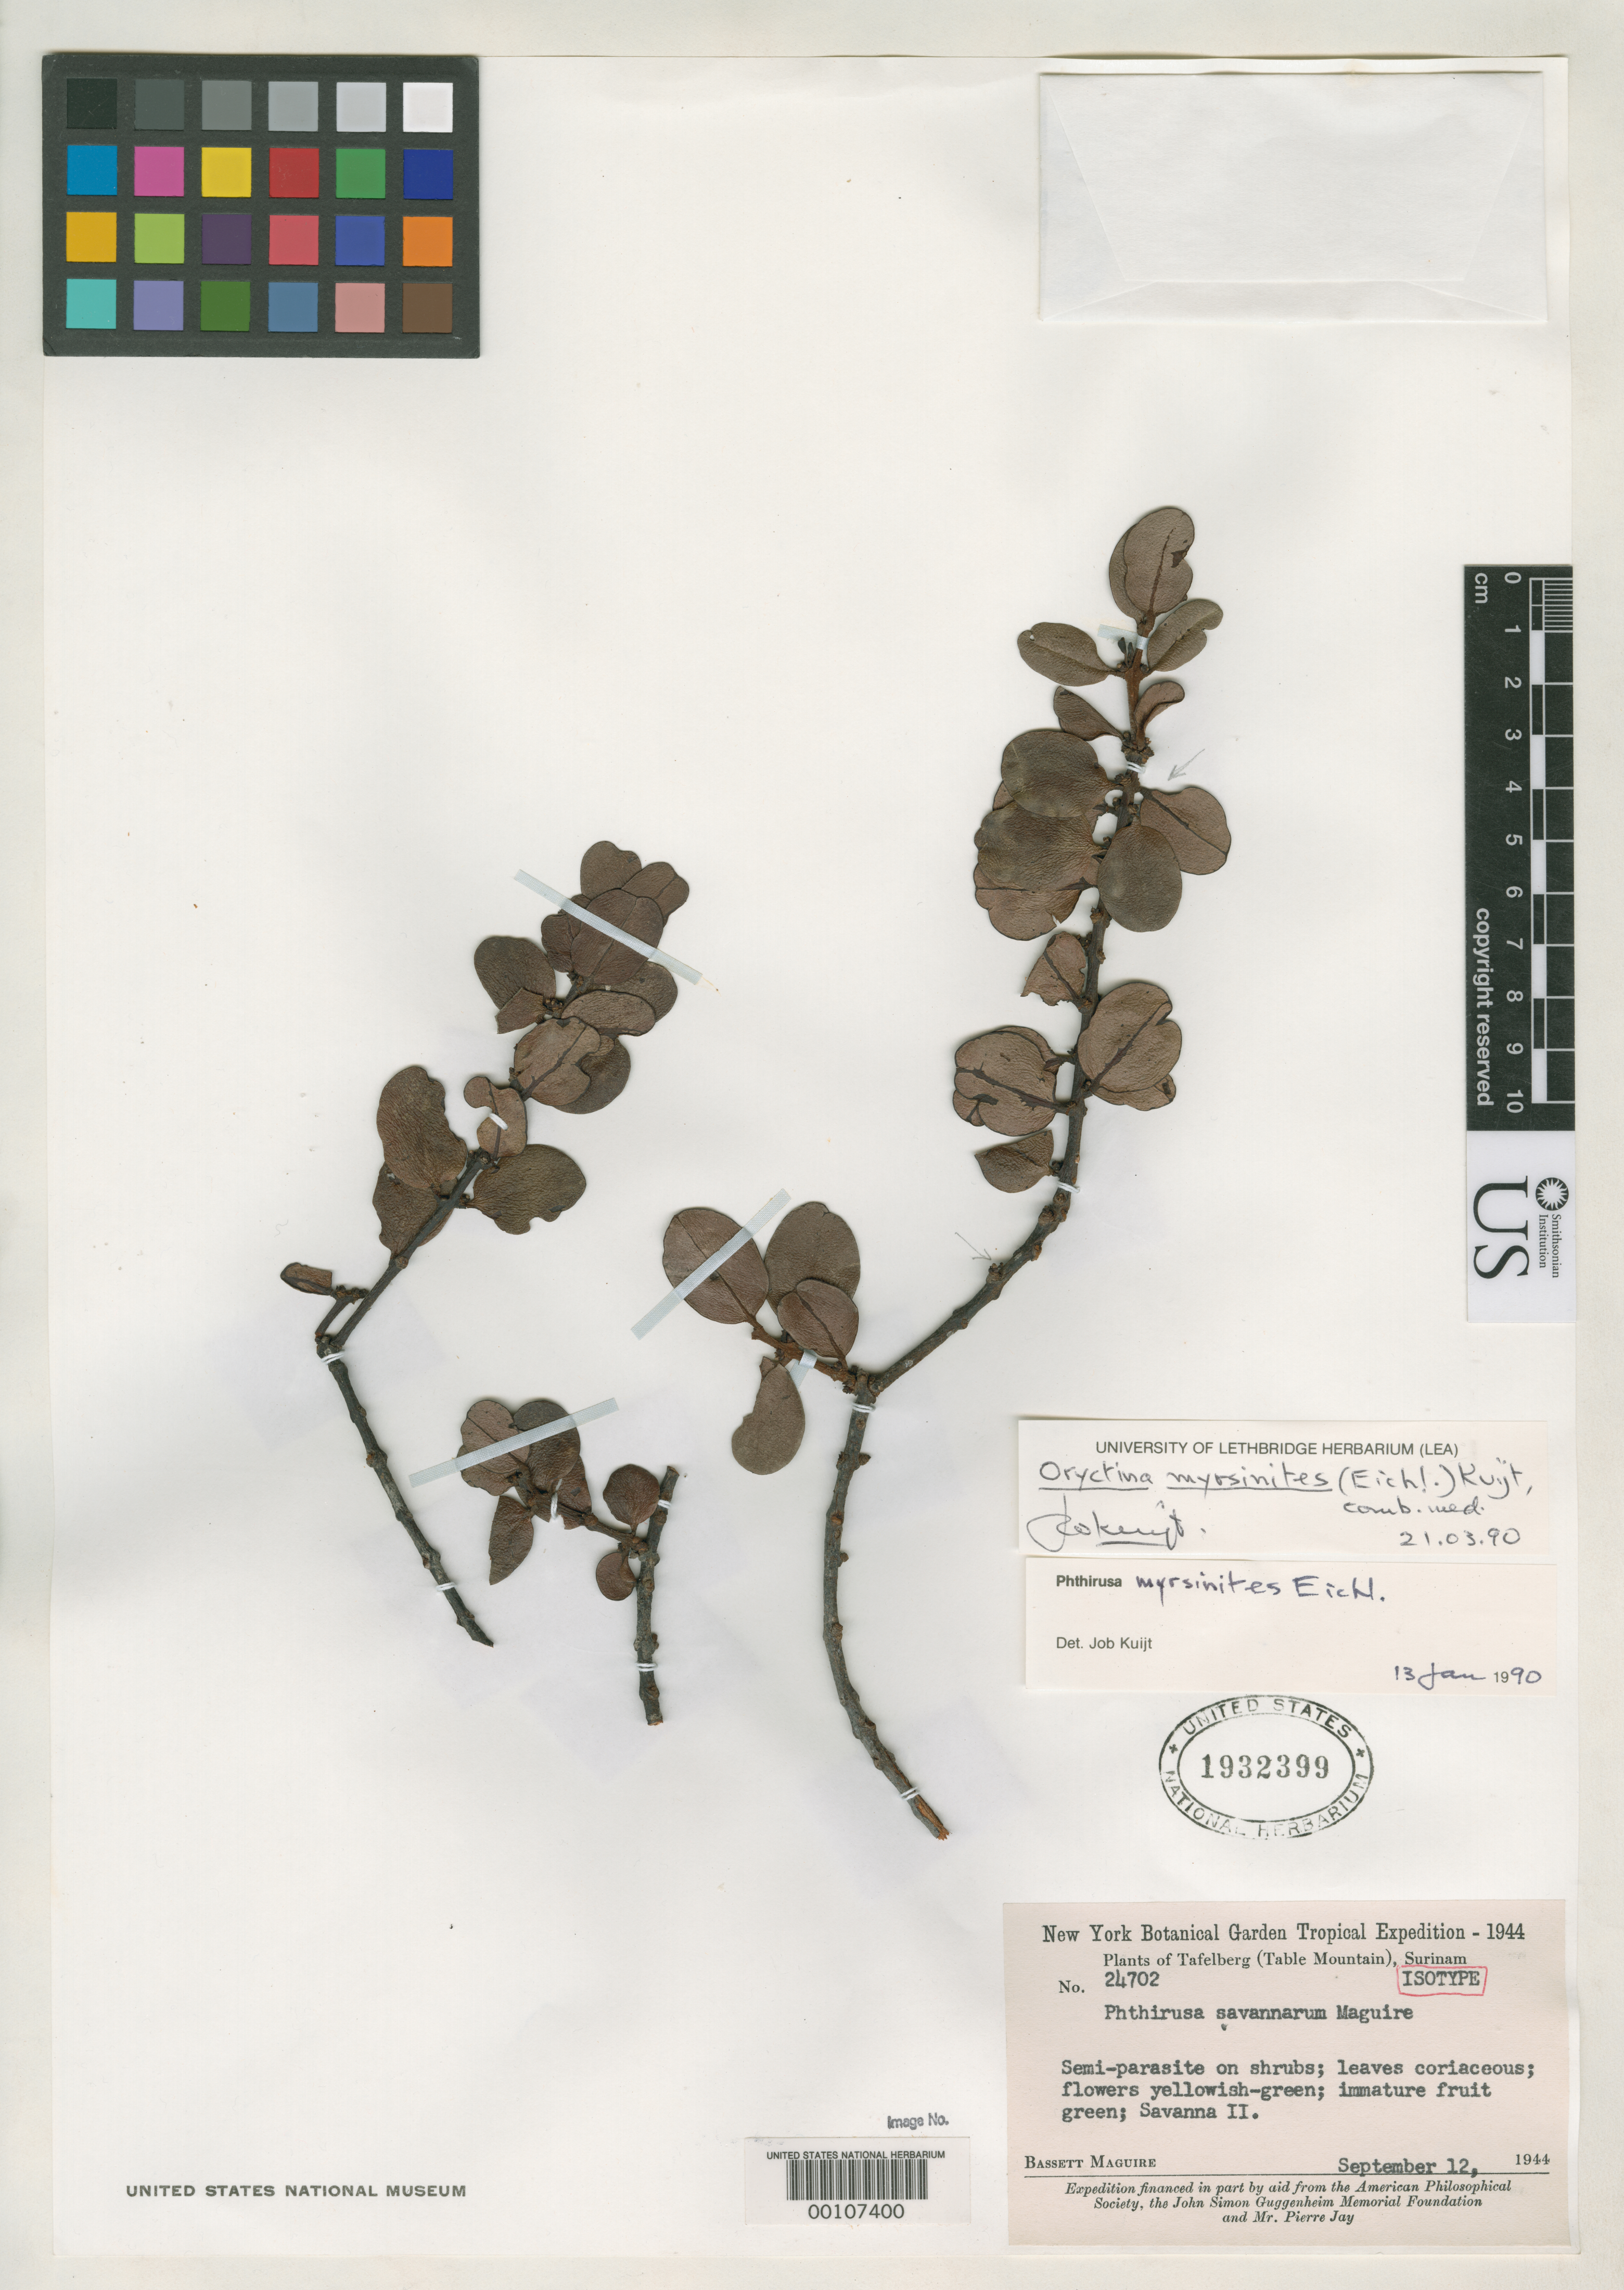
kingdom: Plantae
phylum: Tracheophyta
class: Magnoliopsida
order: Santalales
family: Loranthaceae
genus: Phthirusa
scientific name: Phthirusa savannarum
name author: Maguire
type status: Isotype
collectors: B. Maguire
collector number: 24702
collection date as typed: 12 Sep 1944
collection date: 1944-09-12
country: Suriname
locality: Tafelberg (Table Mountain), savanna II.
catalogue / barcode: US 1932399